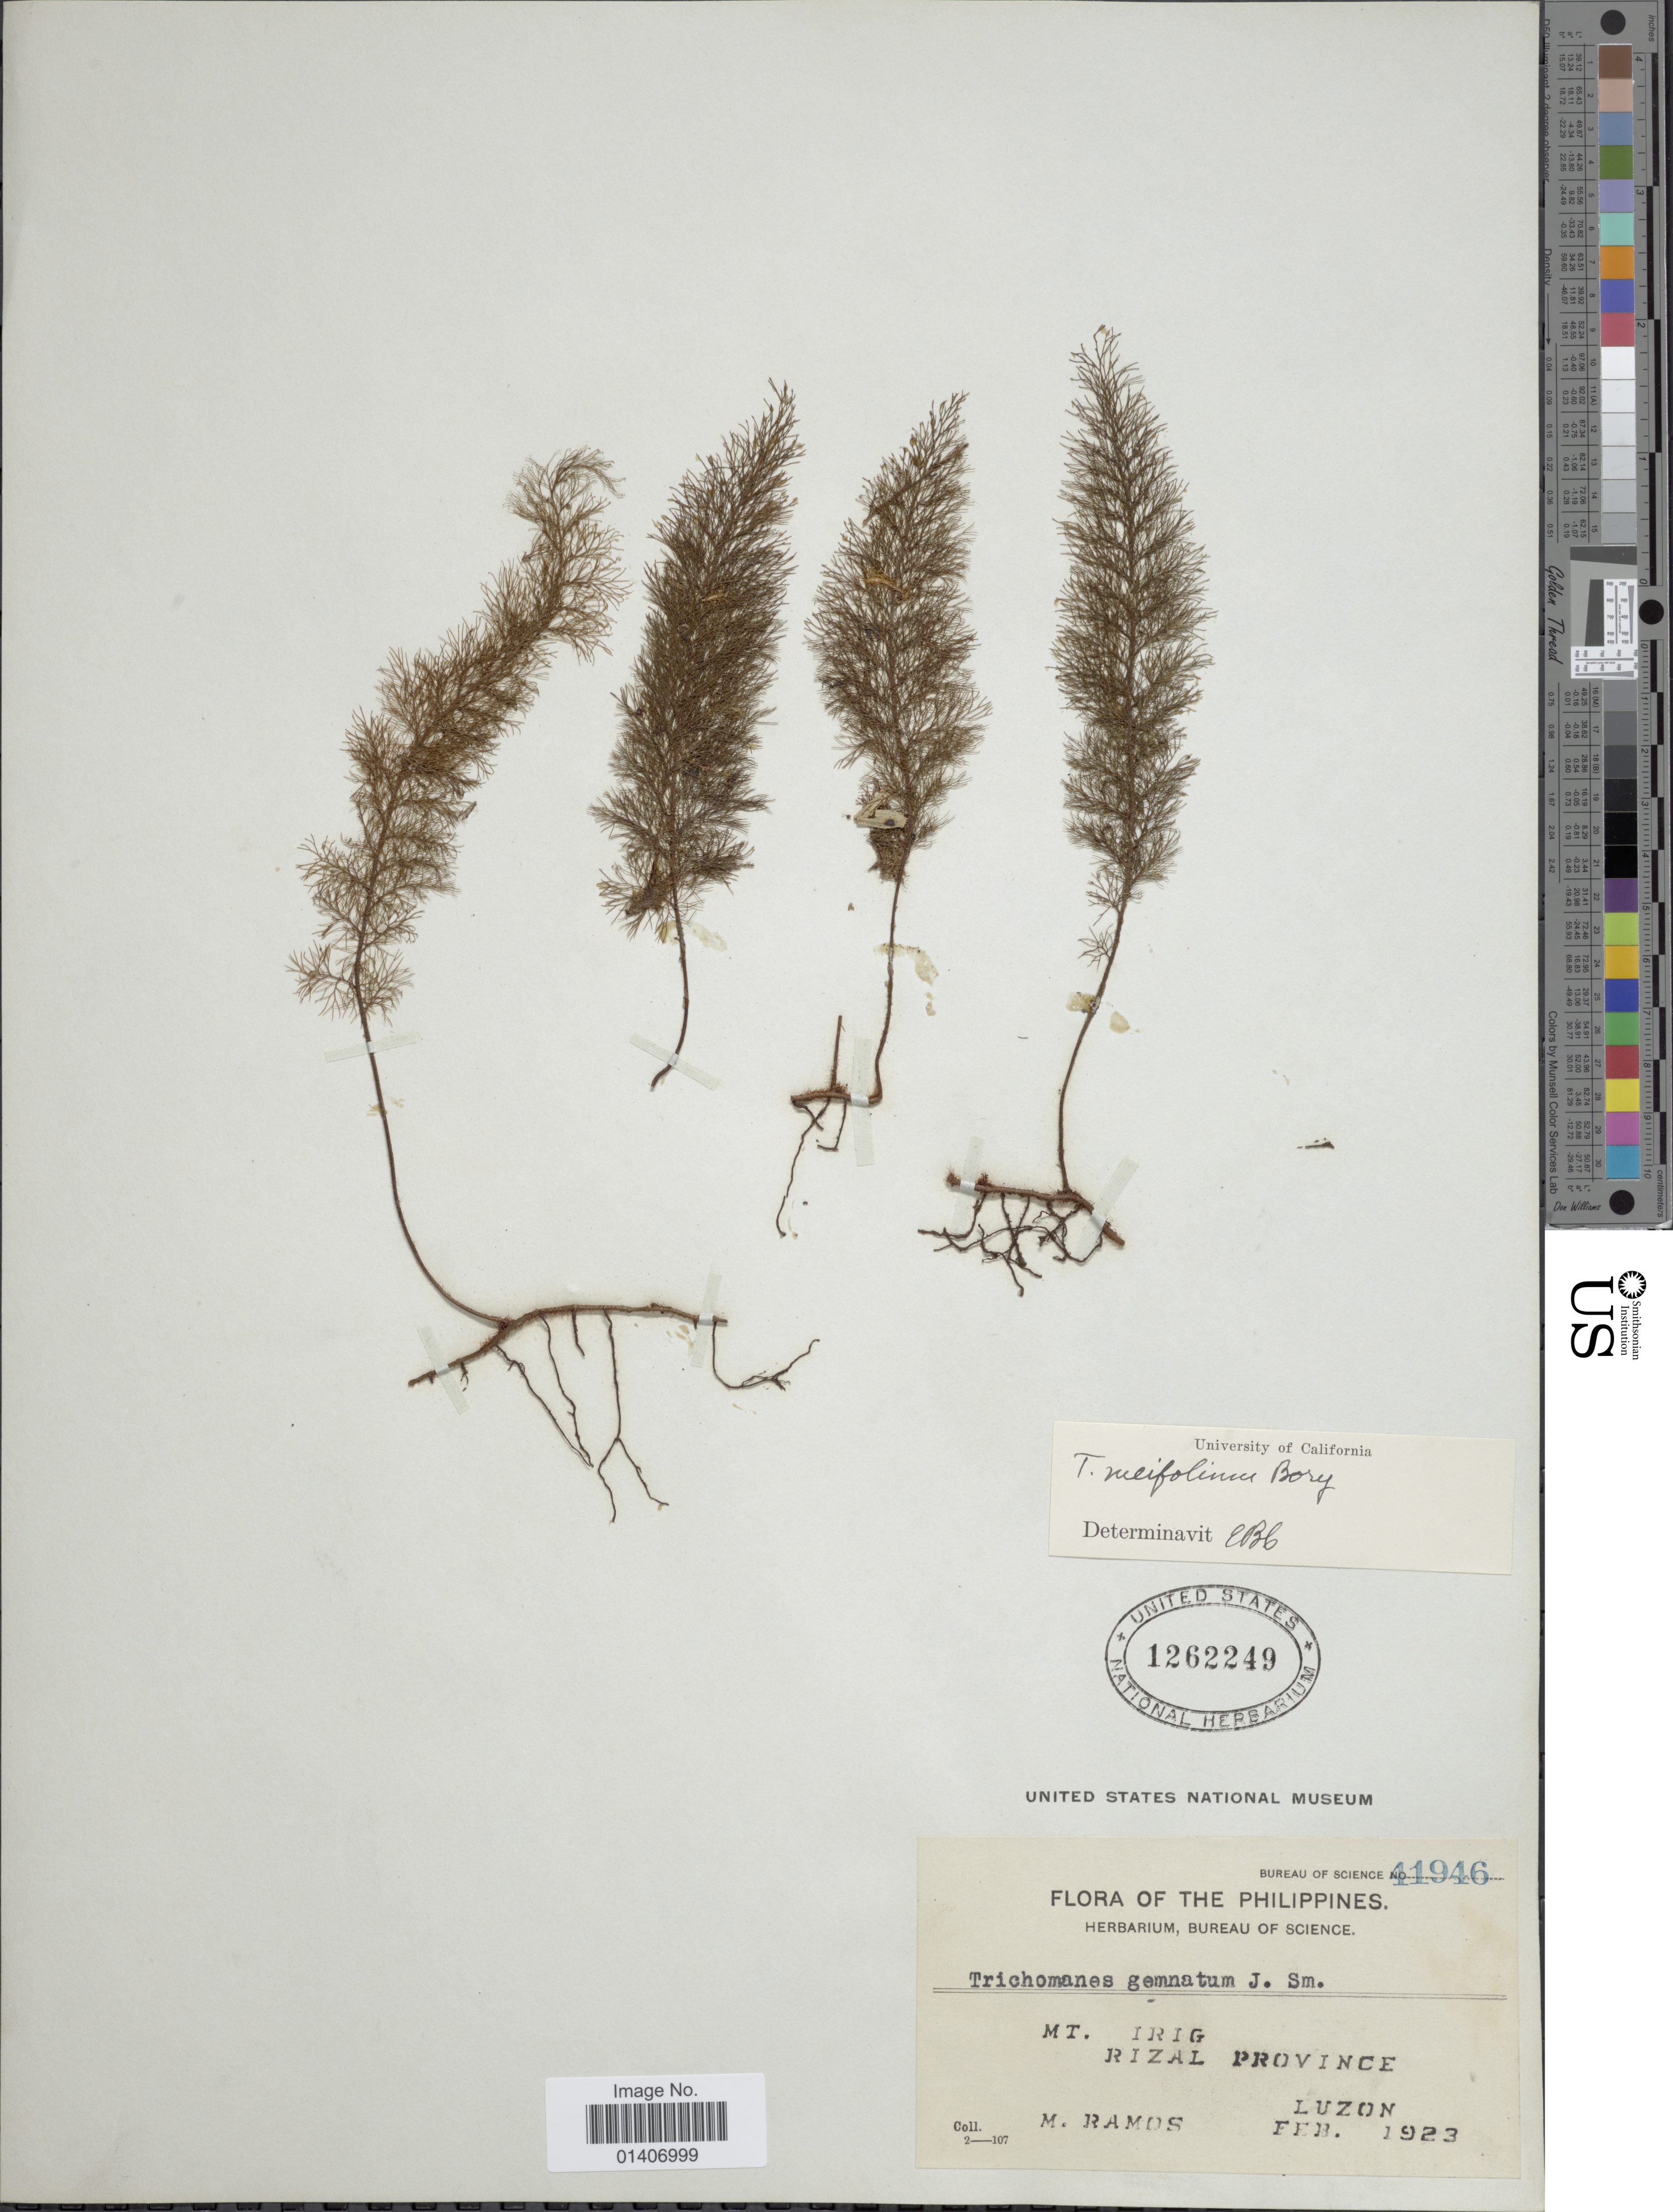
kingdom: Plantae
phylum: Tracheophyta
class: Polypodiopsida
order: Hymenophyllales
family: Hymenophyllaceae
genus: Abrodictyum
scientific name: Abrodictyum meifolium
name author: (Bory) Ebihara & K. Iwats.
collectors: M. Ramos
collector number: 41946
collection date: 1923-02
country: Philippines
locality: Mt. Irig, Rizal province, Luzon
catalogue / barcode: US 1262249